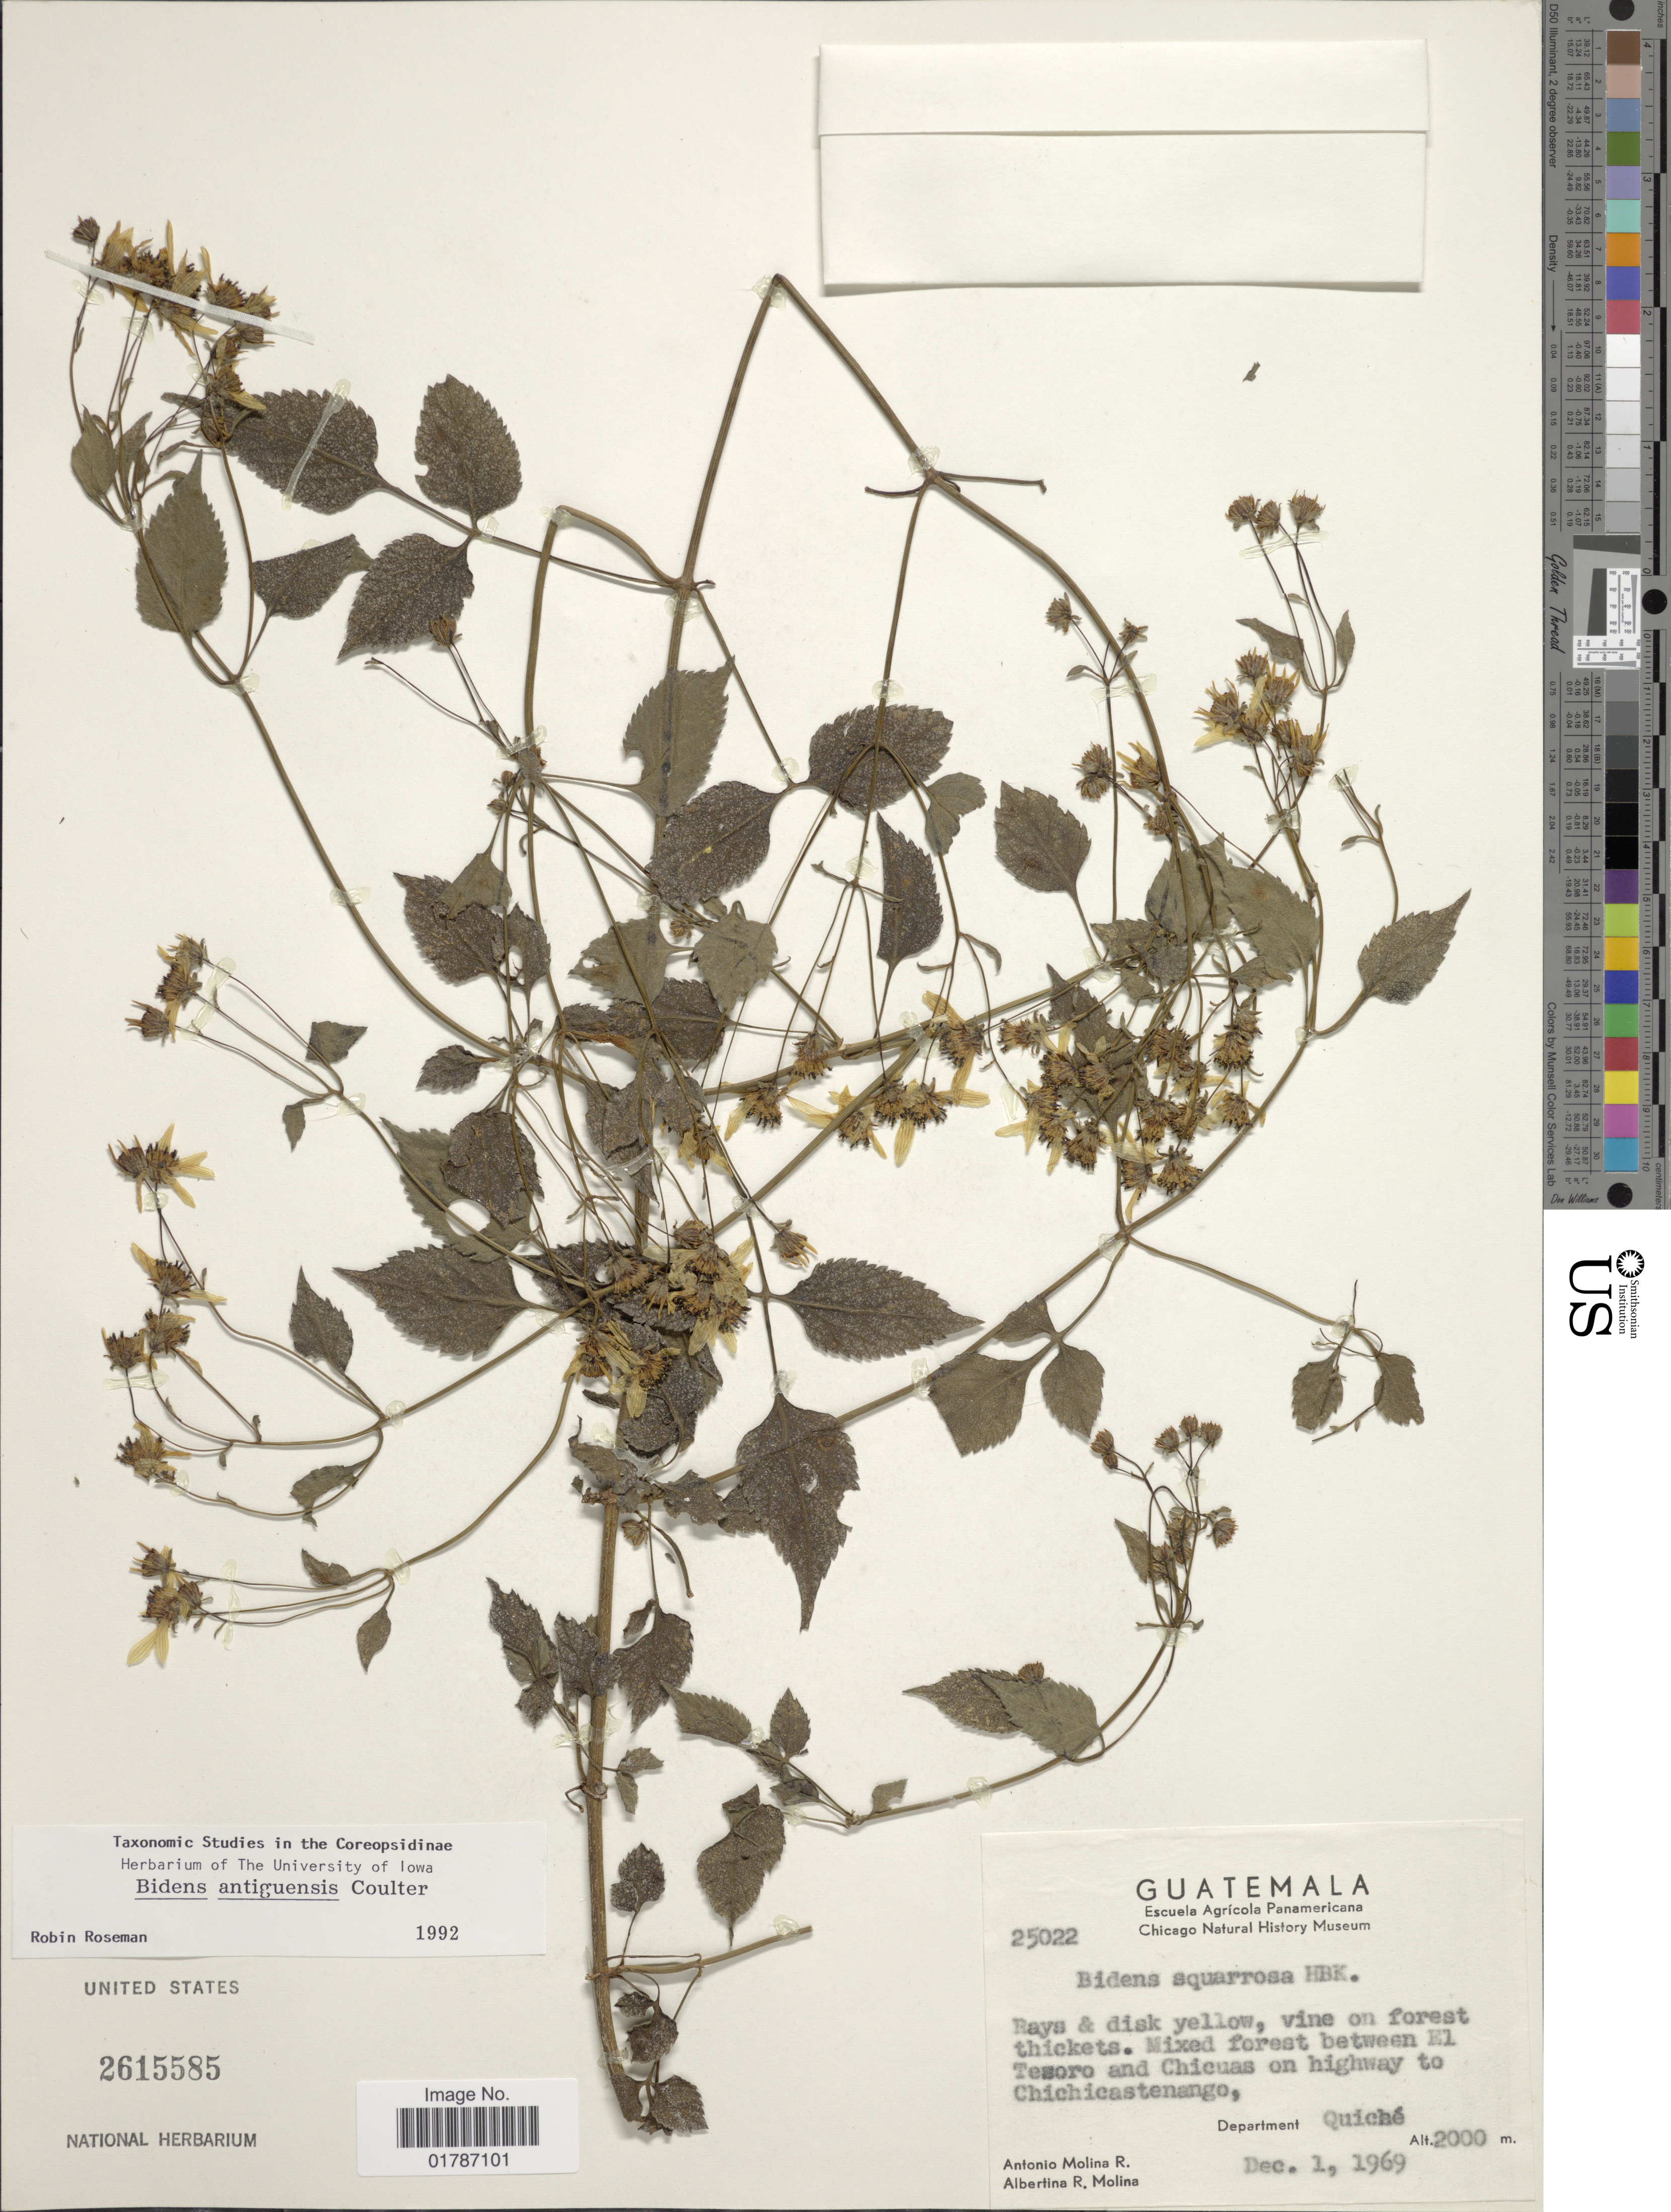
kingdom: Plantae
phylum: Tracheophyta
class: Magnoliopsida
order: Asterales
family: Asteraceae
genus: Bidens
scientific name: Bidens antiguensis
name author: J.M. Coult.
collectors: A. Molina R. & A. R. Molina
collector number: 25022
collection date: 1969-12-01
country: Guatemala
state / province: El Quiché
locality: Mixed forest between El Tesoro and Chicuas on highway to Chichicastenango, Department of Quiche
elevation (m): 2000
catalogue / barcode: US 2615585